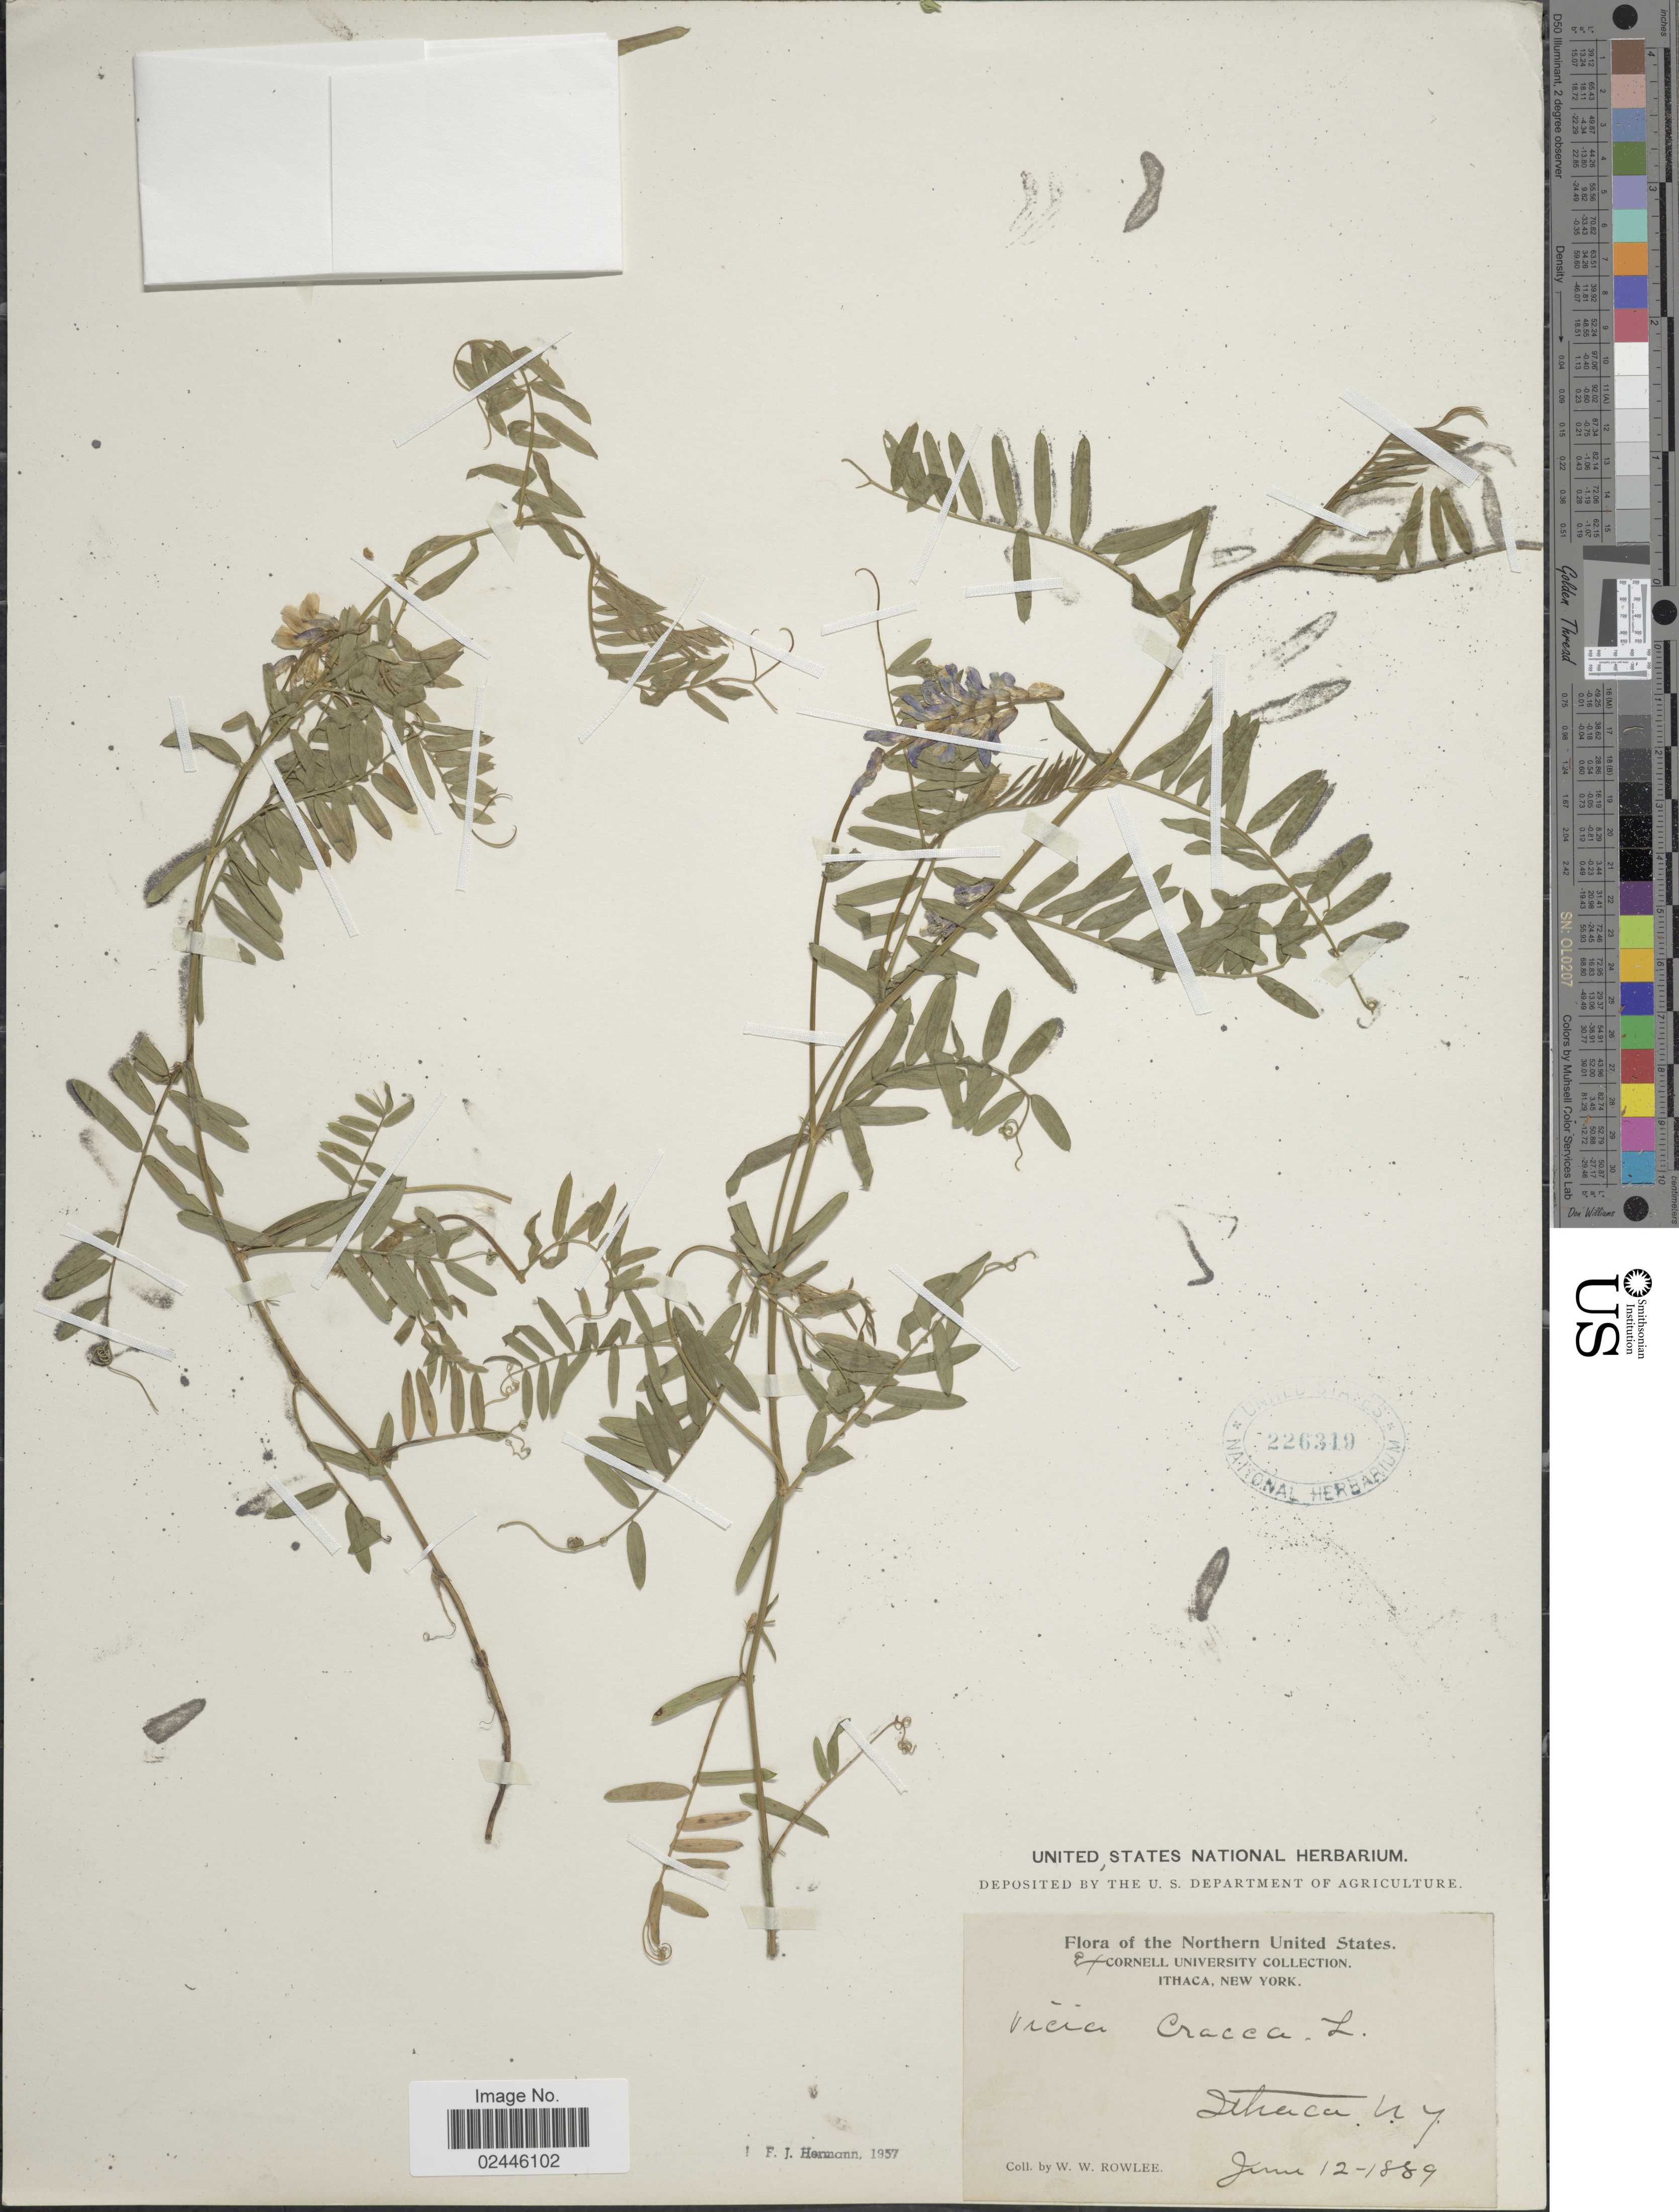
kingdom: Plantae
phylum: Tracheophyta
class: Magnoliopsida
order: Fabales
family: Fabaceae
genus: Vicia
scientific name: Vicia cracca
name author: L.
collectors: W. W. Rowlee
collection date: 1889-06-12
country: United States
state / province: New York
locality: Ithaca, Northern United States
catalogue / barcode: US 226319